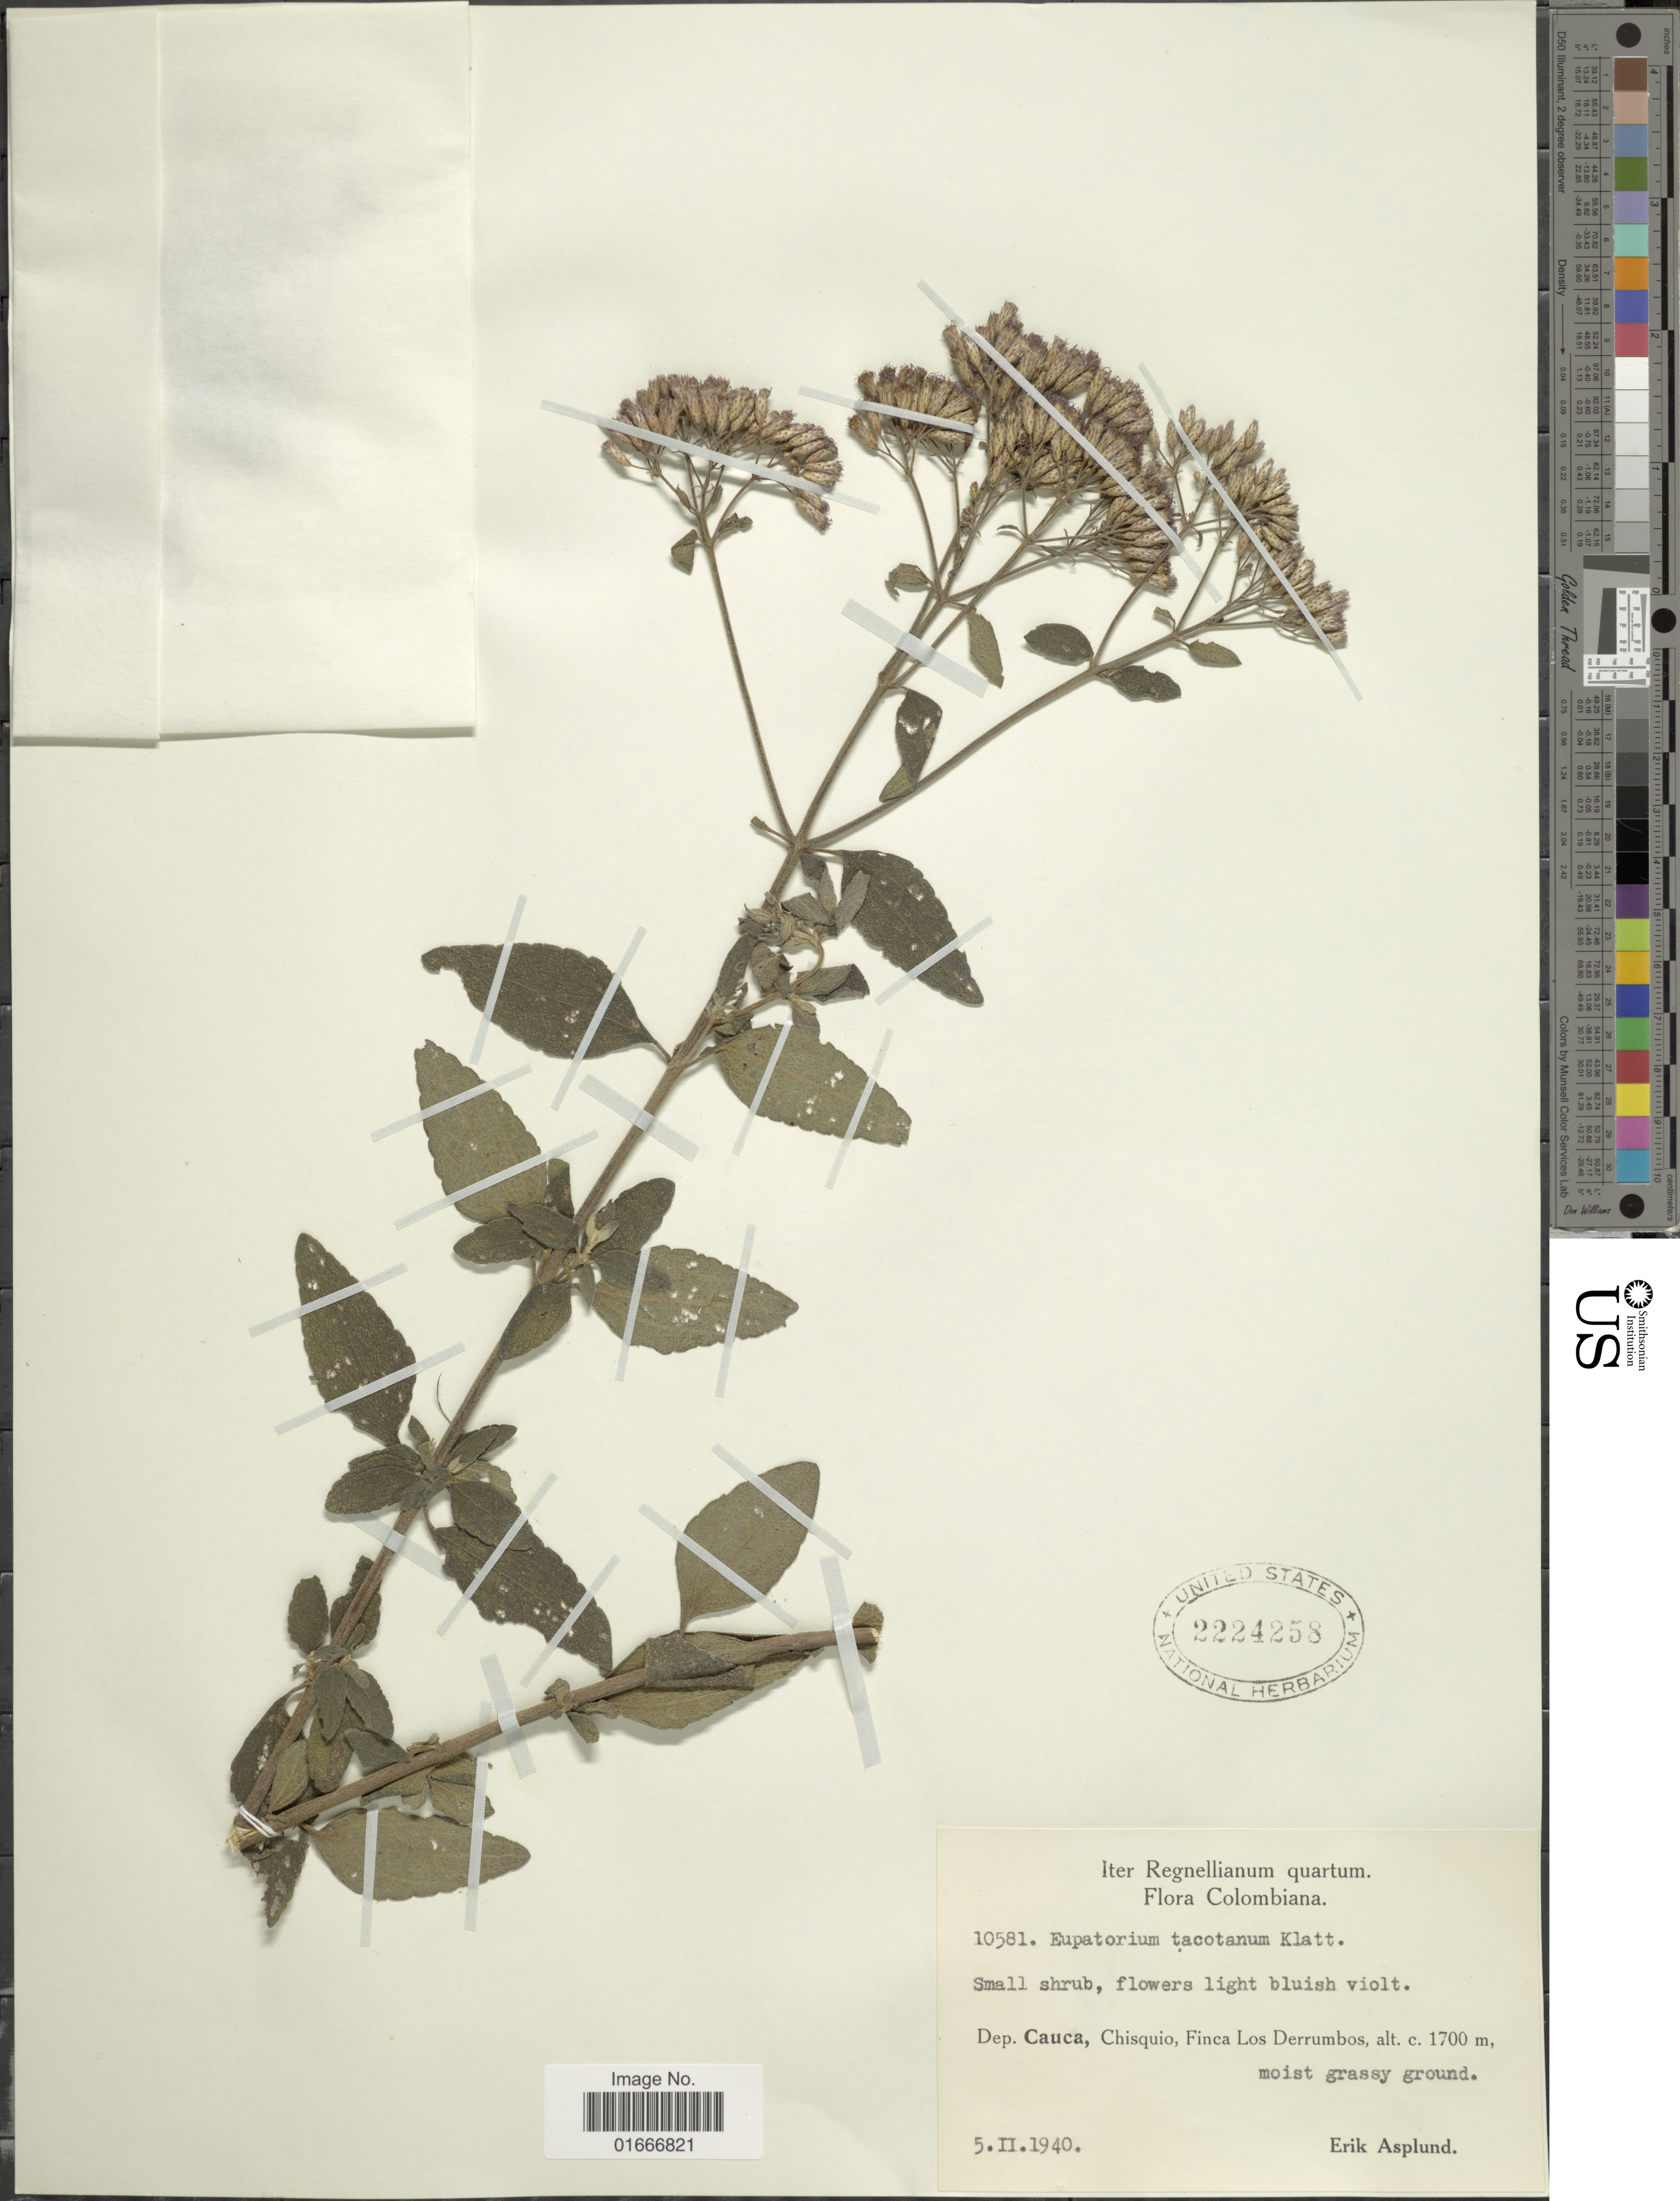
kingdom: Plantae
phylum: Tracheophyta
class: Magnoliopsida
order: Asterales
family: Asteraceae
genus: Chromolaena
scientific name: Chromolaena tacotana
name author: (Klatt) R.M. King & H. Rob.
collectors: E. Asplund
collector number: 10581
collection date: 1940-02-05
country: Colombia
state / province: Cauca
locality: Colobiana. Dep. Cacua, Chisquio, Finca Los Derrumbos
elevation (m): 1700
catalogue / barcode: US 2224258